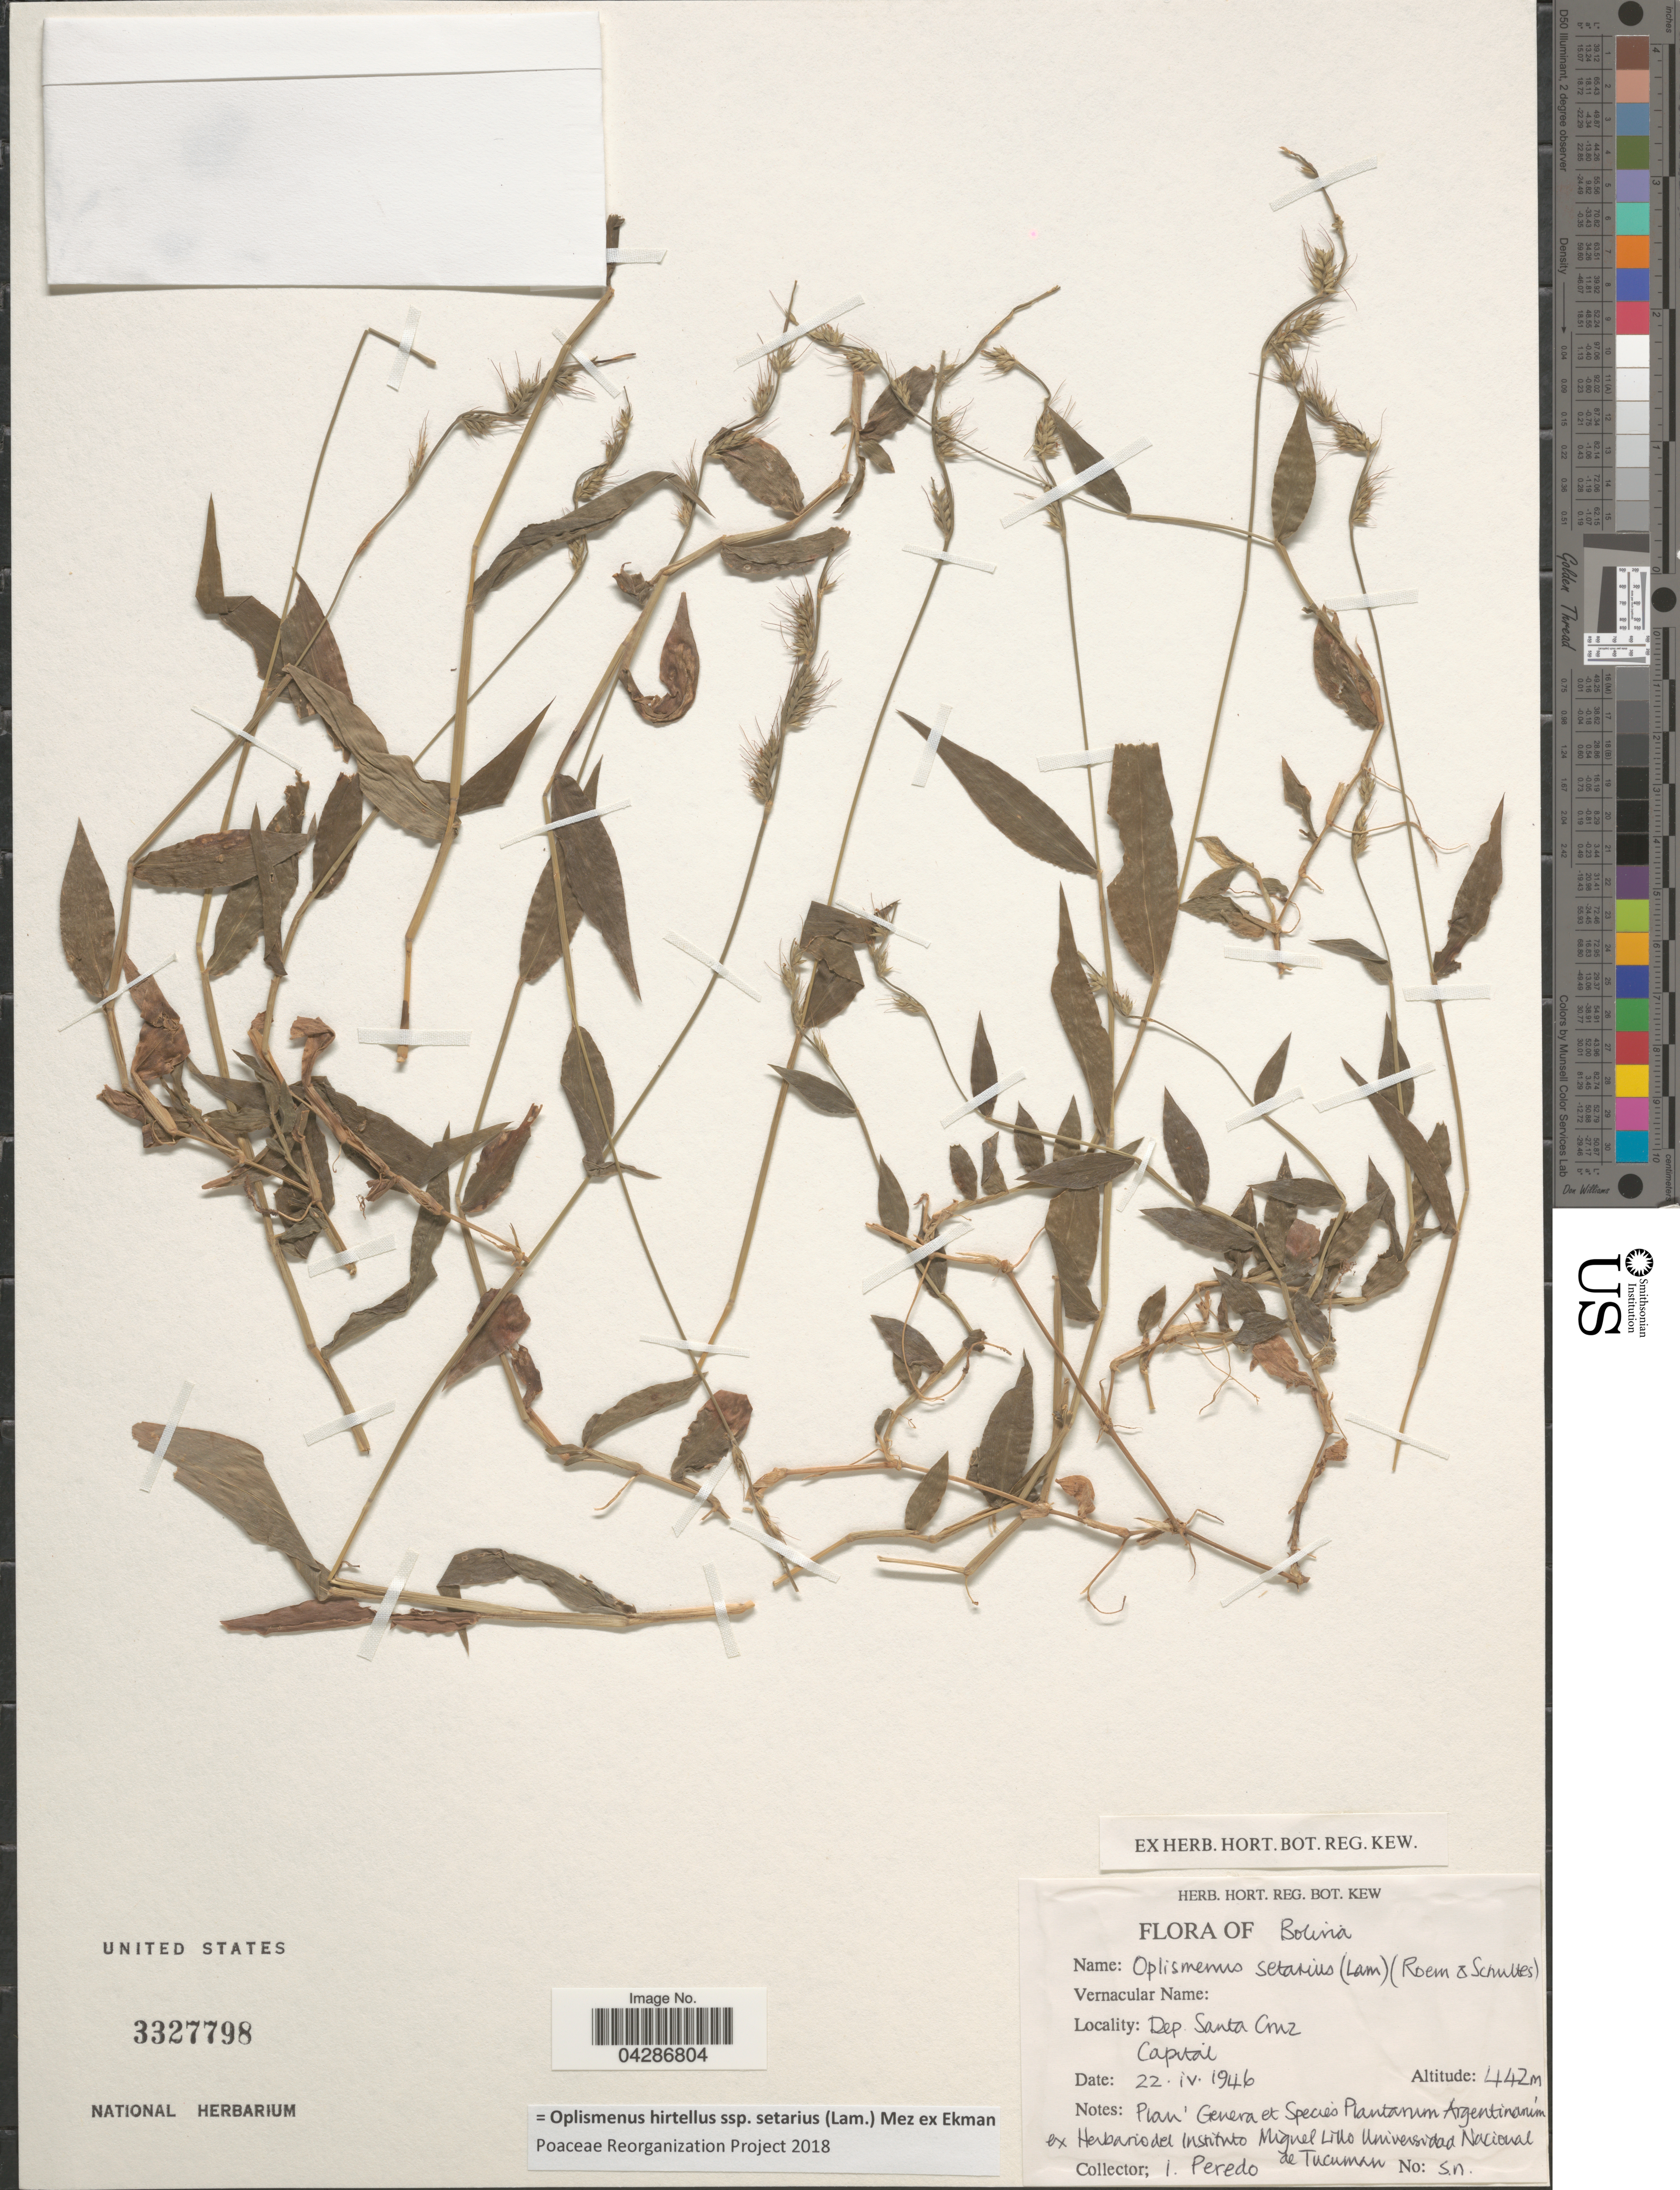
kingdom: Plantae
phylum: Tracheophyta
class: Liliopsida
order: Poales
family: Poaceae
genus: Oplismenus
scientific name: Oplismenus hirtellus subsp. setarius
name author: (Lam.) Mez ex Ekman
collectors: I. Peredo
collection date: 1946-04-22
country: Bolivia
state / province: Santa Cruz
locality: Dep. Santa Cruz. Capital.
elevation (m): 442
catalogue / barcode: US 3327798